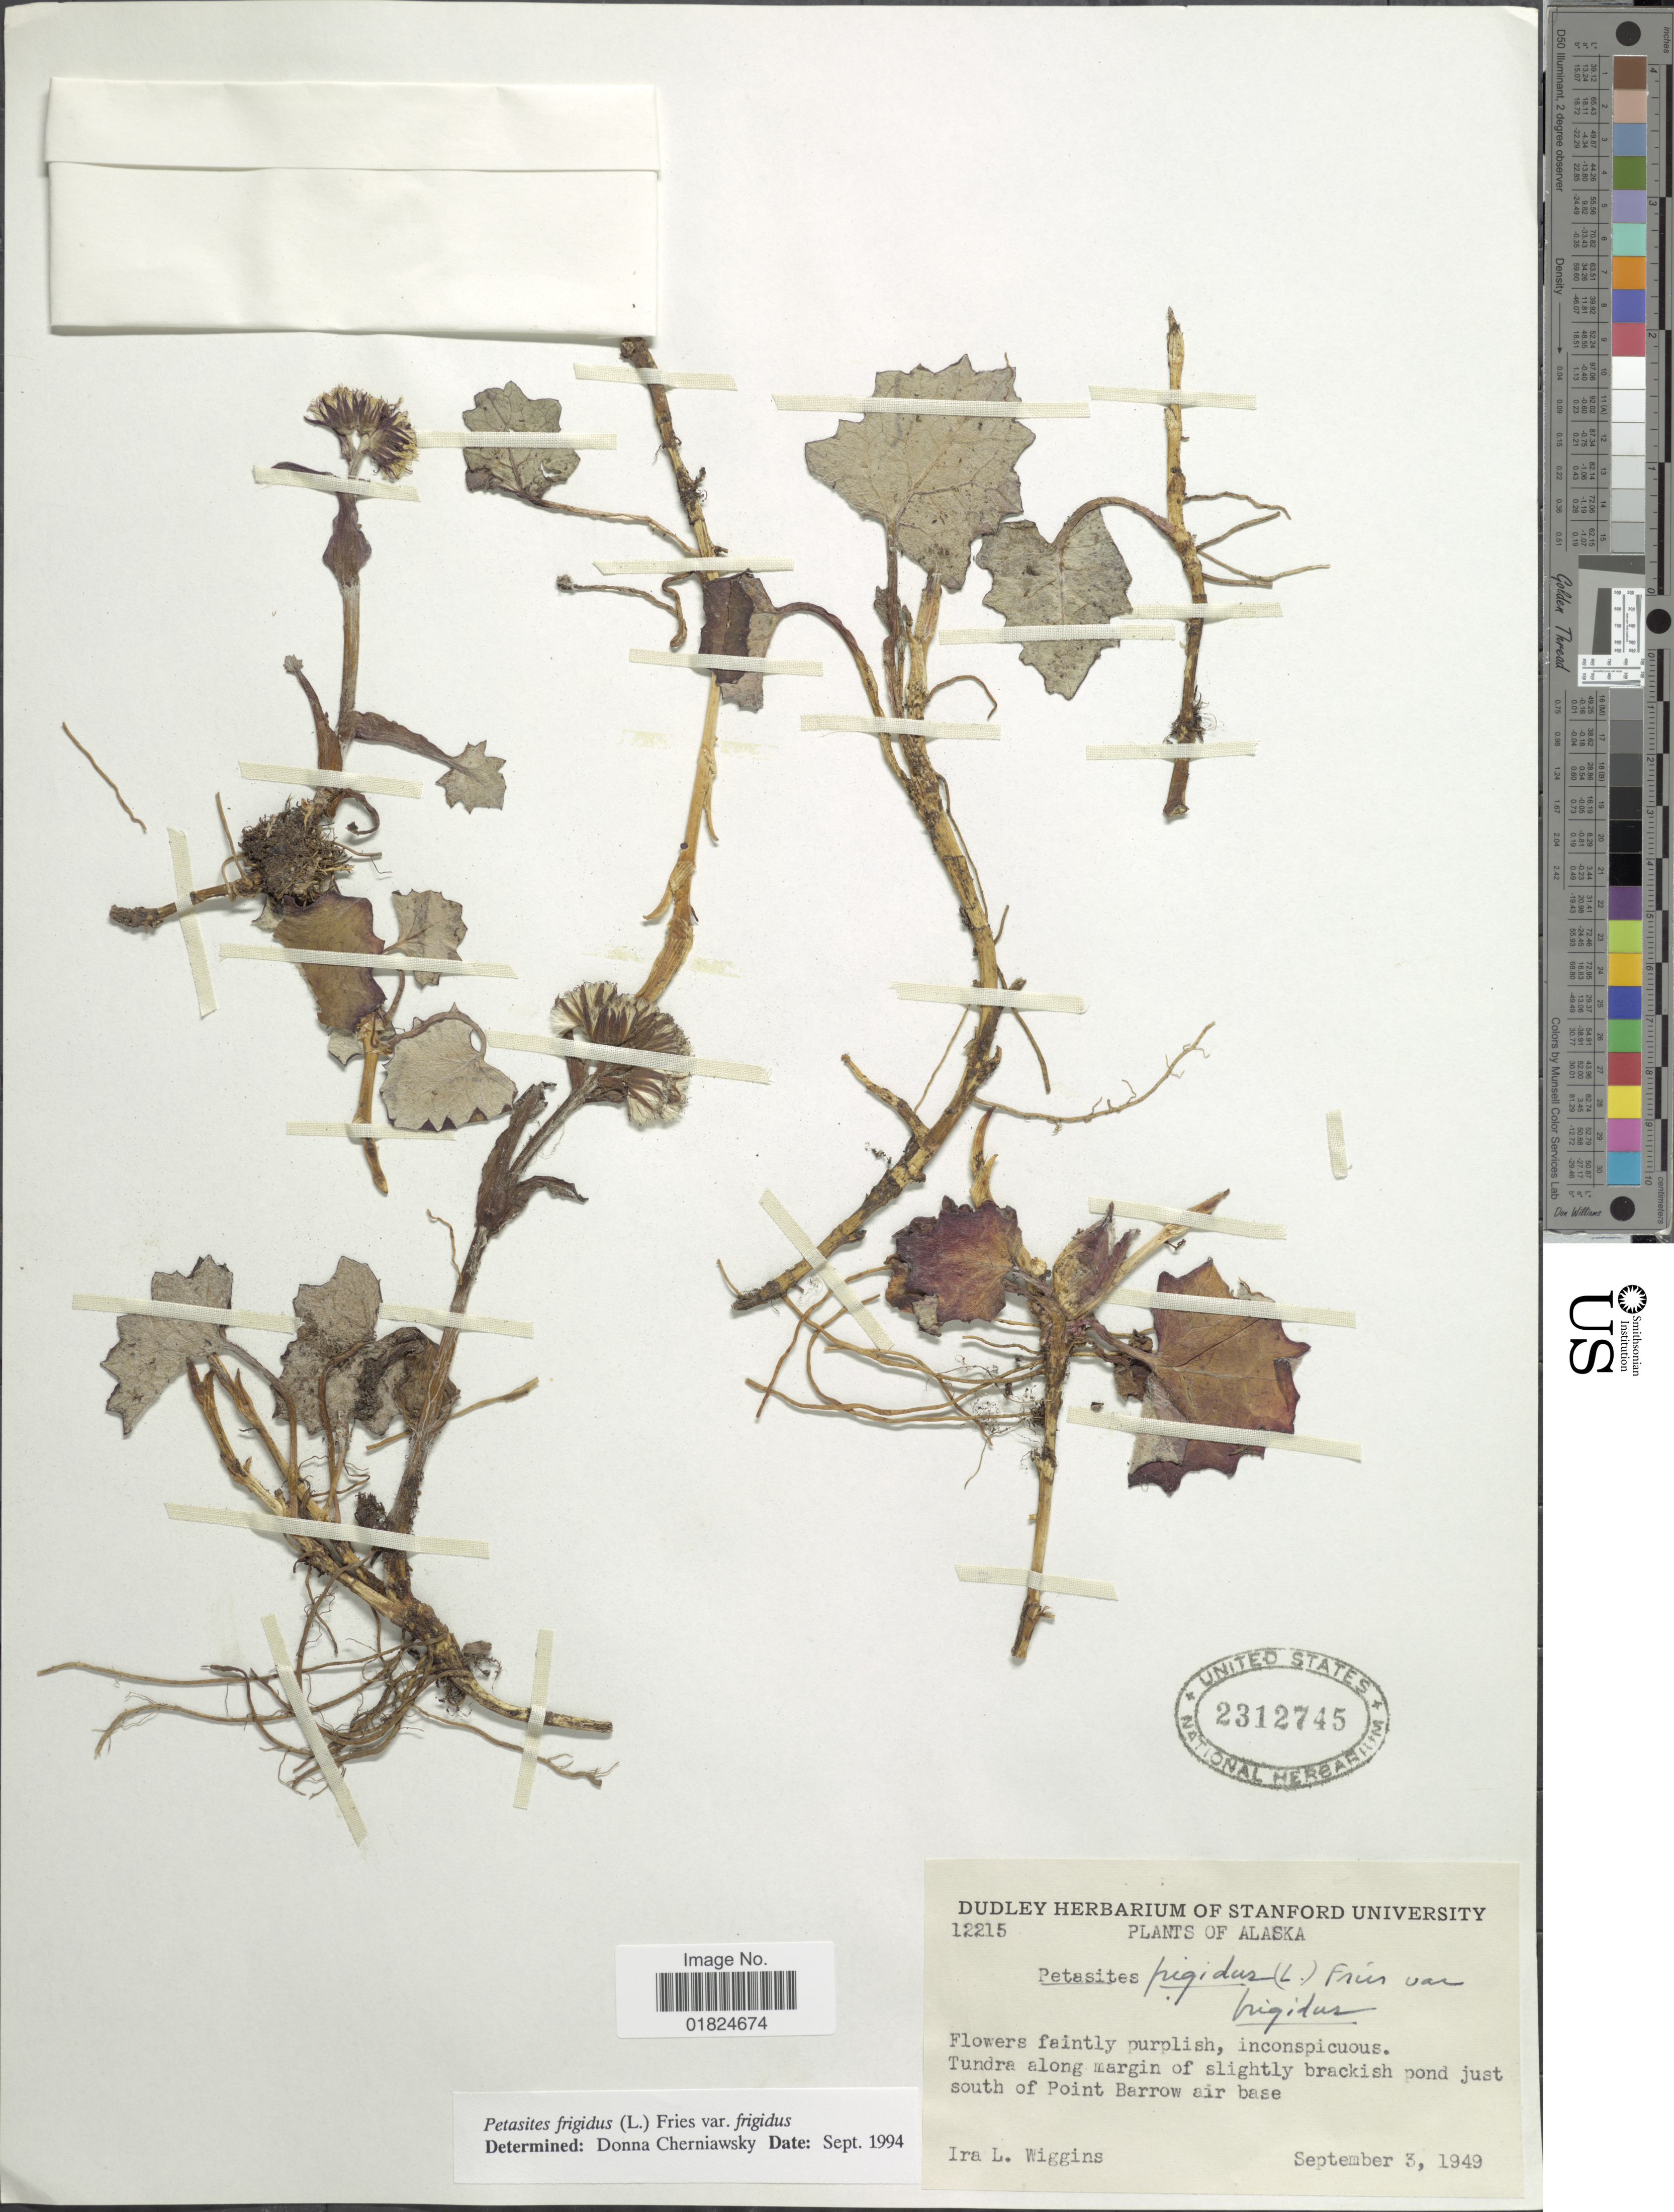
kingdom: Plantae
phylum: Tracheophyta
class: Magnoliopsida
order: Asterales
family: Asteraceae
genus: Petasites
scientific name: Petasites frigidus var. frigidus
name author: (L.) Fr.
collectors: I. L. Wiggins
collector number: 12215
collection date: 1949-09-03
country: United States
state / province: Alaska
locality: Alaska. Tundra along margin of slightly brackish pond just south of Point Barrow air base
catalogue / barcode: US 2312745